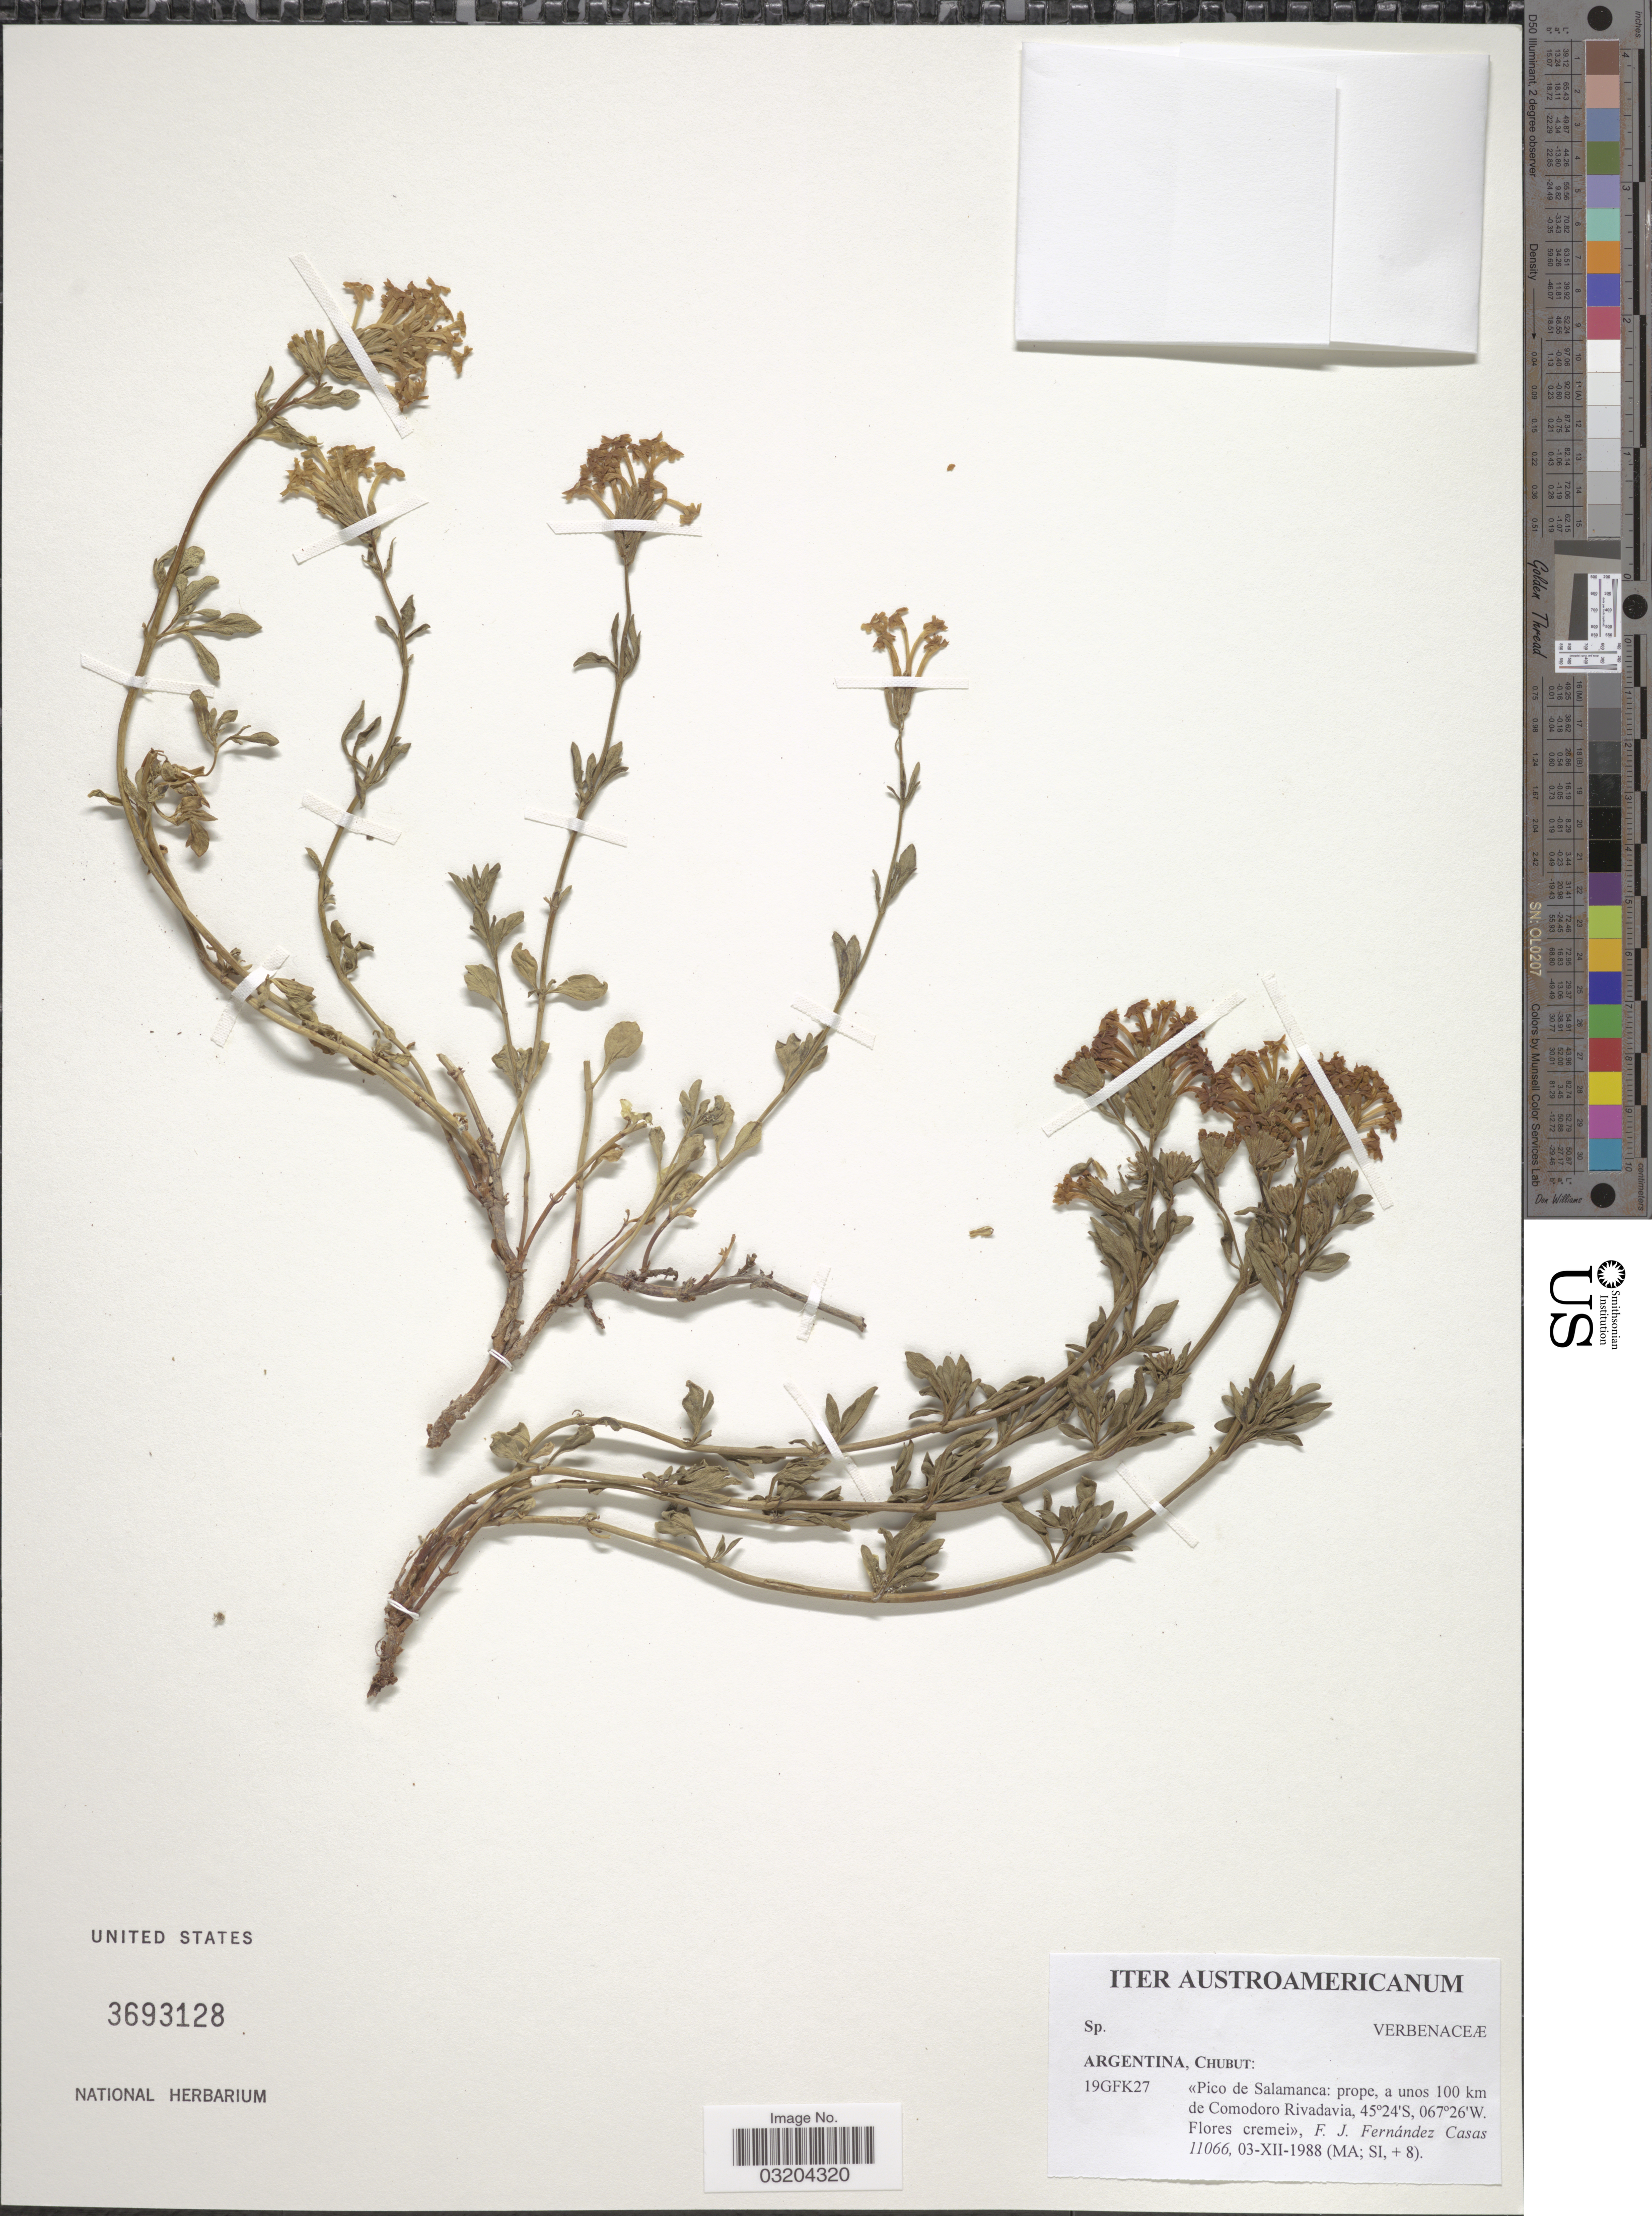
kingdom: Plantae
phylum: Tracheophyta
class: Magnoliopsida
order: Lamiales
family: Verbenaceae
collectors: F. Fernandez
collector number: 11066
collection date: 1988-12-03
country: Argentina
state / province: Chubut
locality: <<Pico de Salamanca: prope, a unos 100 km de Comodoro Rivadavia.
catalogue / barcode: US 3693128